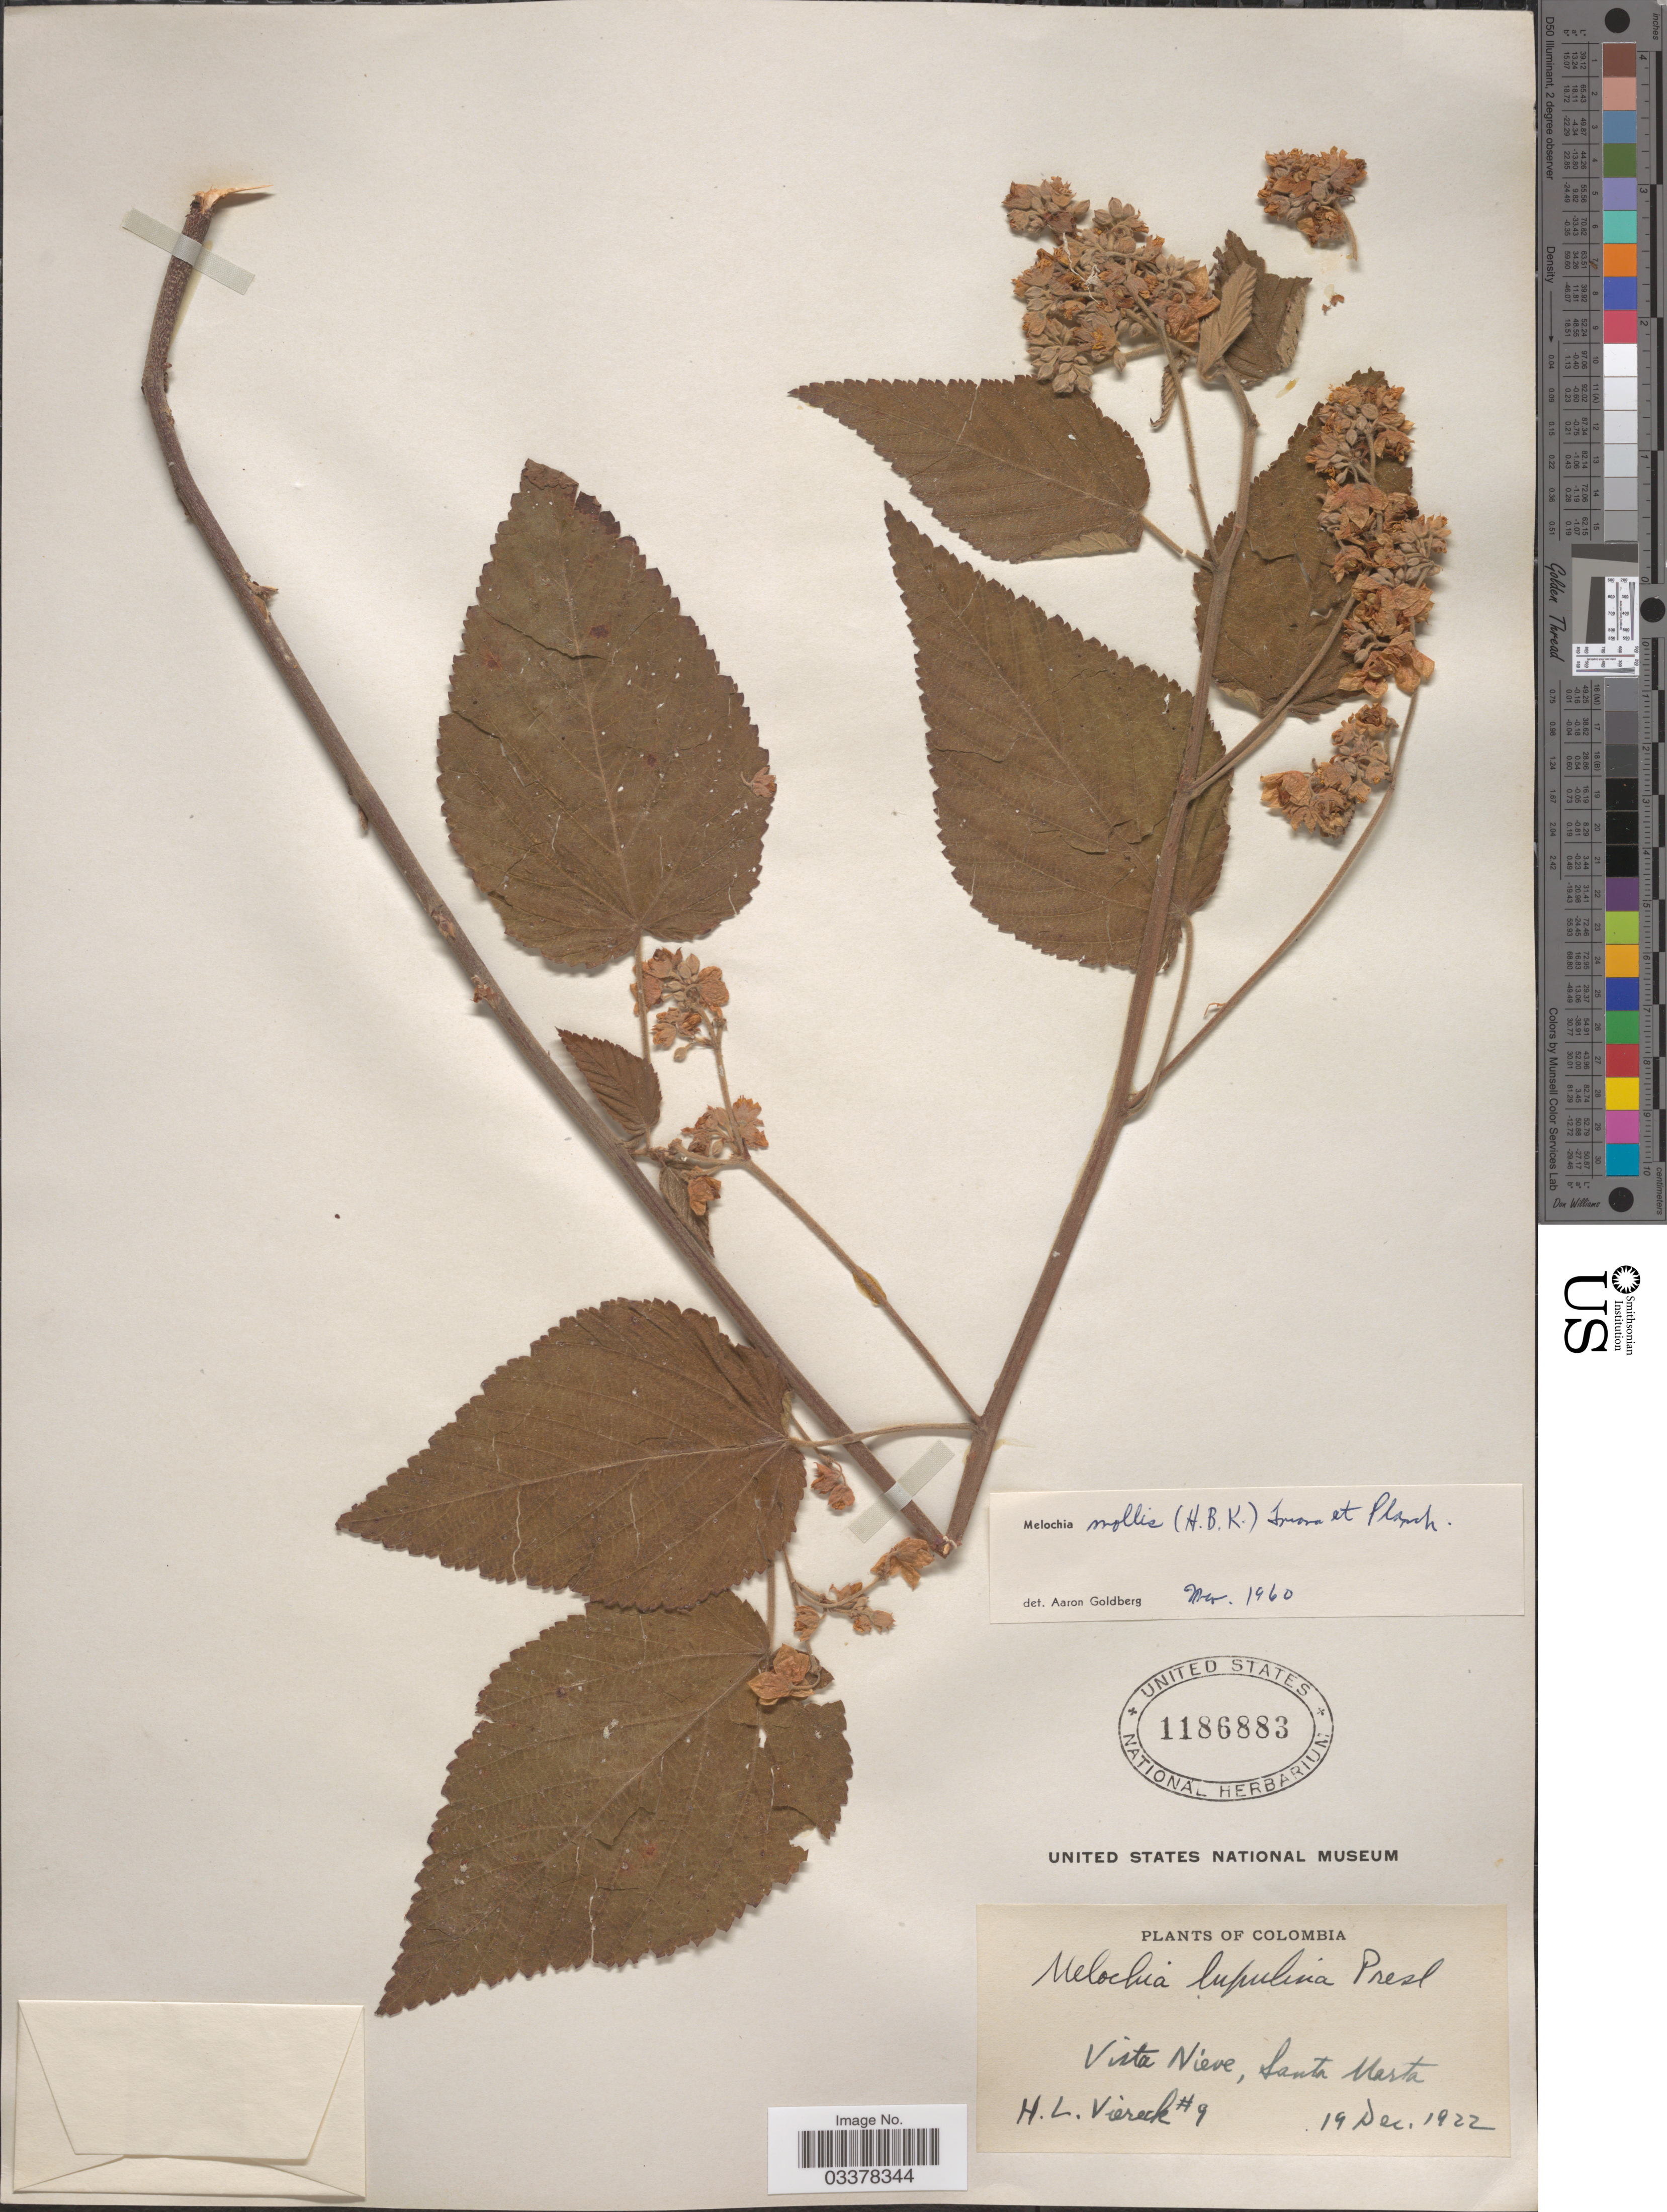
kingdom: Plantae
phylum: Tracheophyta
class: Magnoliopsida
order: Malvales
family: Malvaceae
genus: Melochia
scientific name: Melochia mollis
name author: (Kunth) Triana & Planch.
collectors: H. L. Viereck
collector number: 9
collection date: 1922-12-19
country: Colombia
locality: Vista Nieve, Santa Marta.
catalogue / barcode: US 1186883